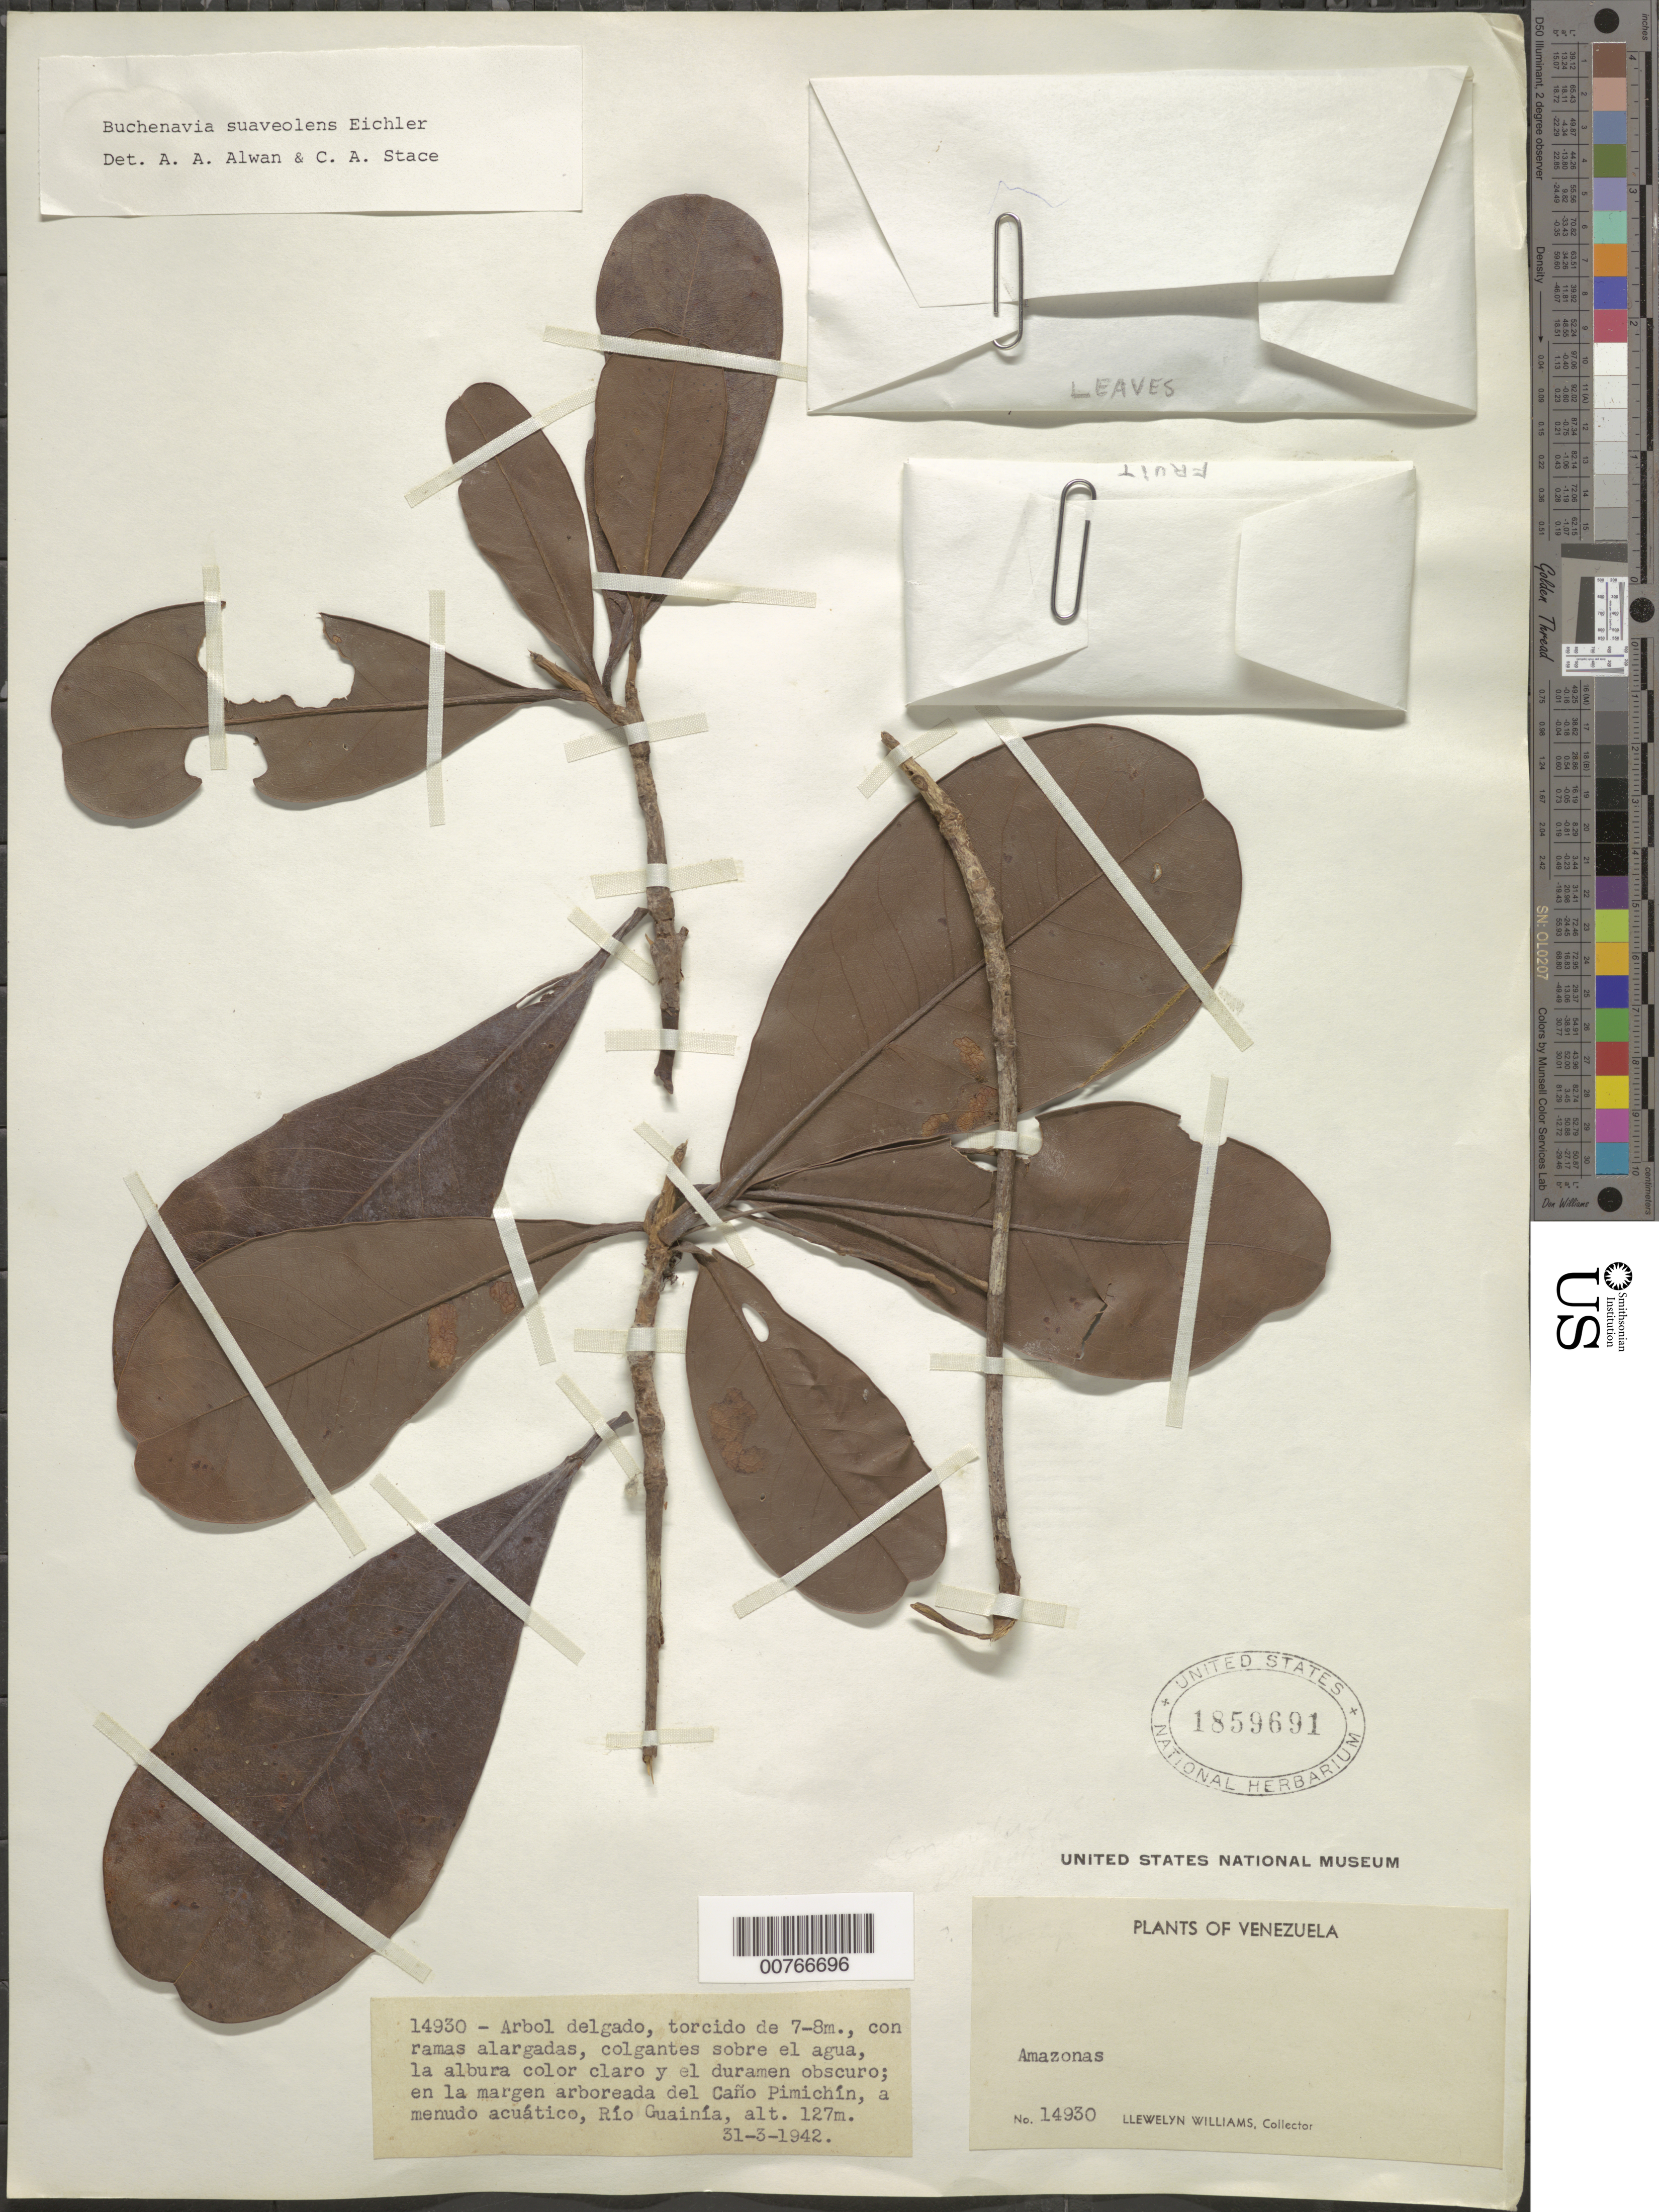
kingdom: Plantae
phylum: Tracheophyta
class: Magnoliopsida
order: Myrtales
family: Combretaceae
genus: Terminalia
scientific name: Terminalia suaveolens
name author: (Eichler) Gere & Boatwr.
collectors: Ll. Williams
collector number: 14930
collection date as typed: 31-Mar-42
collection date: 1942-03-31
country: Venezuela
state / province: Amazonas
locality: Caño Pimichín, Río Guainía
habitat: Margen arboreada del caño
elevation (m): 120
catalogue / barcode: US 1859691